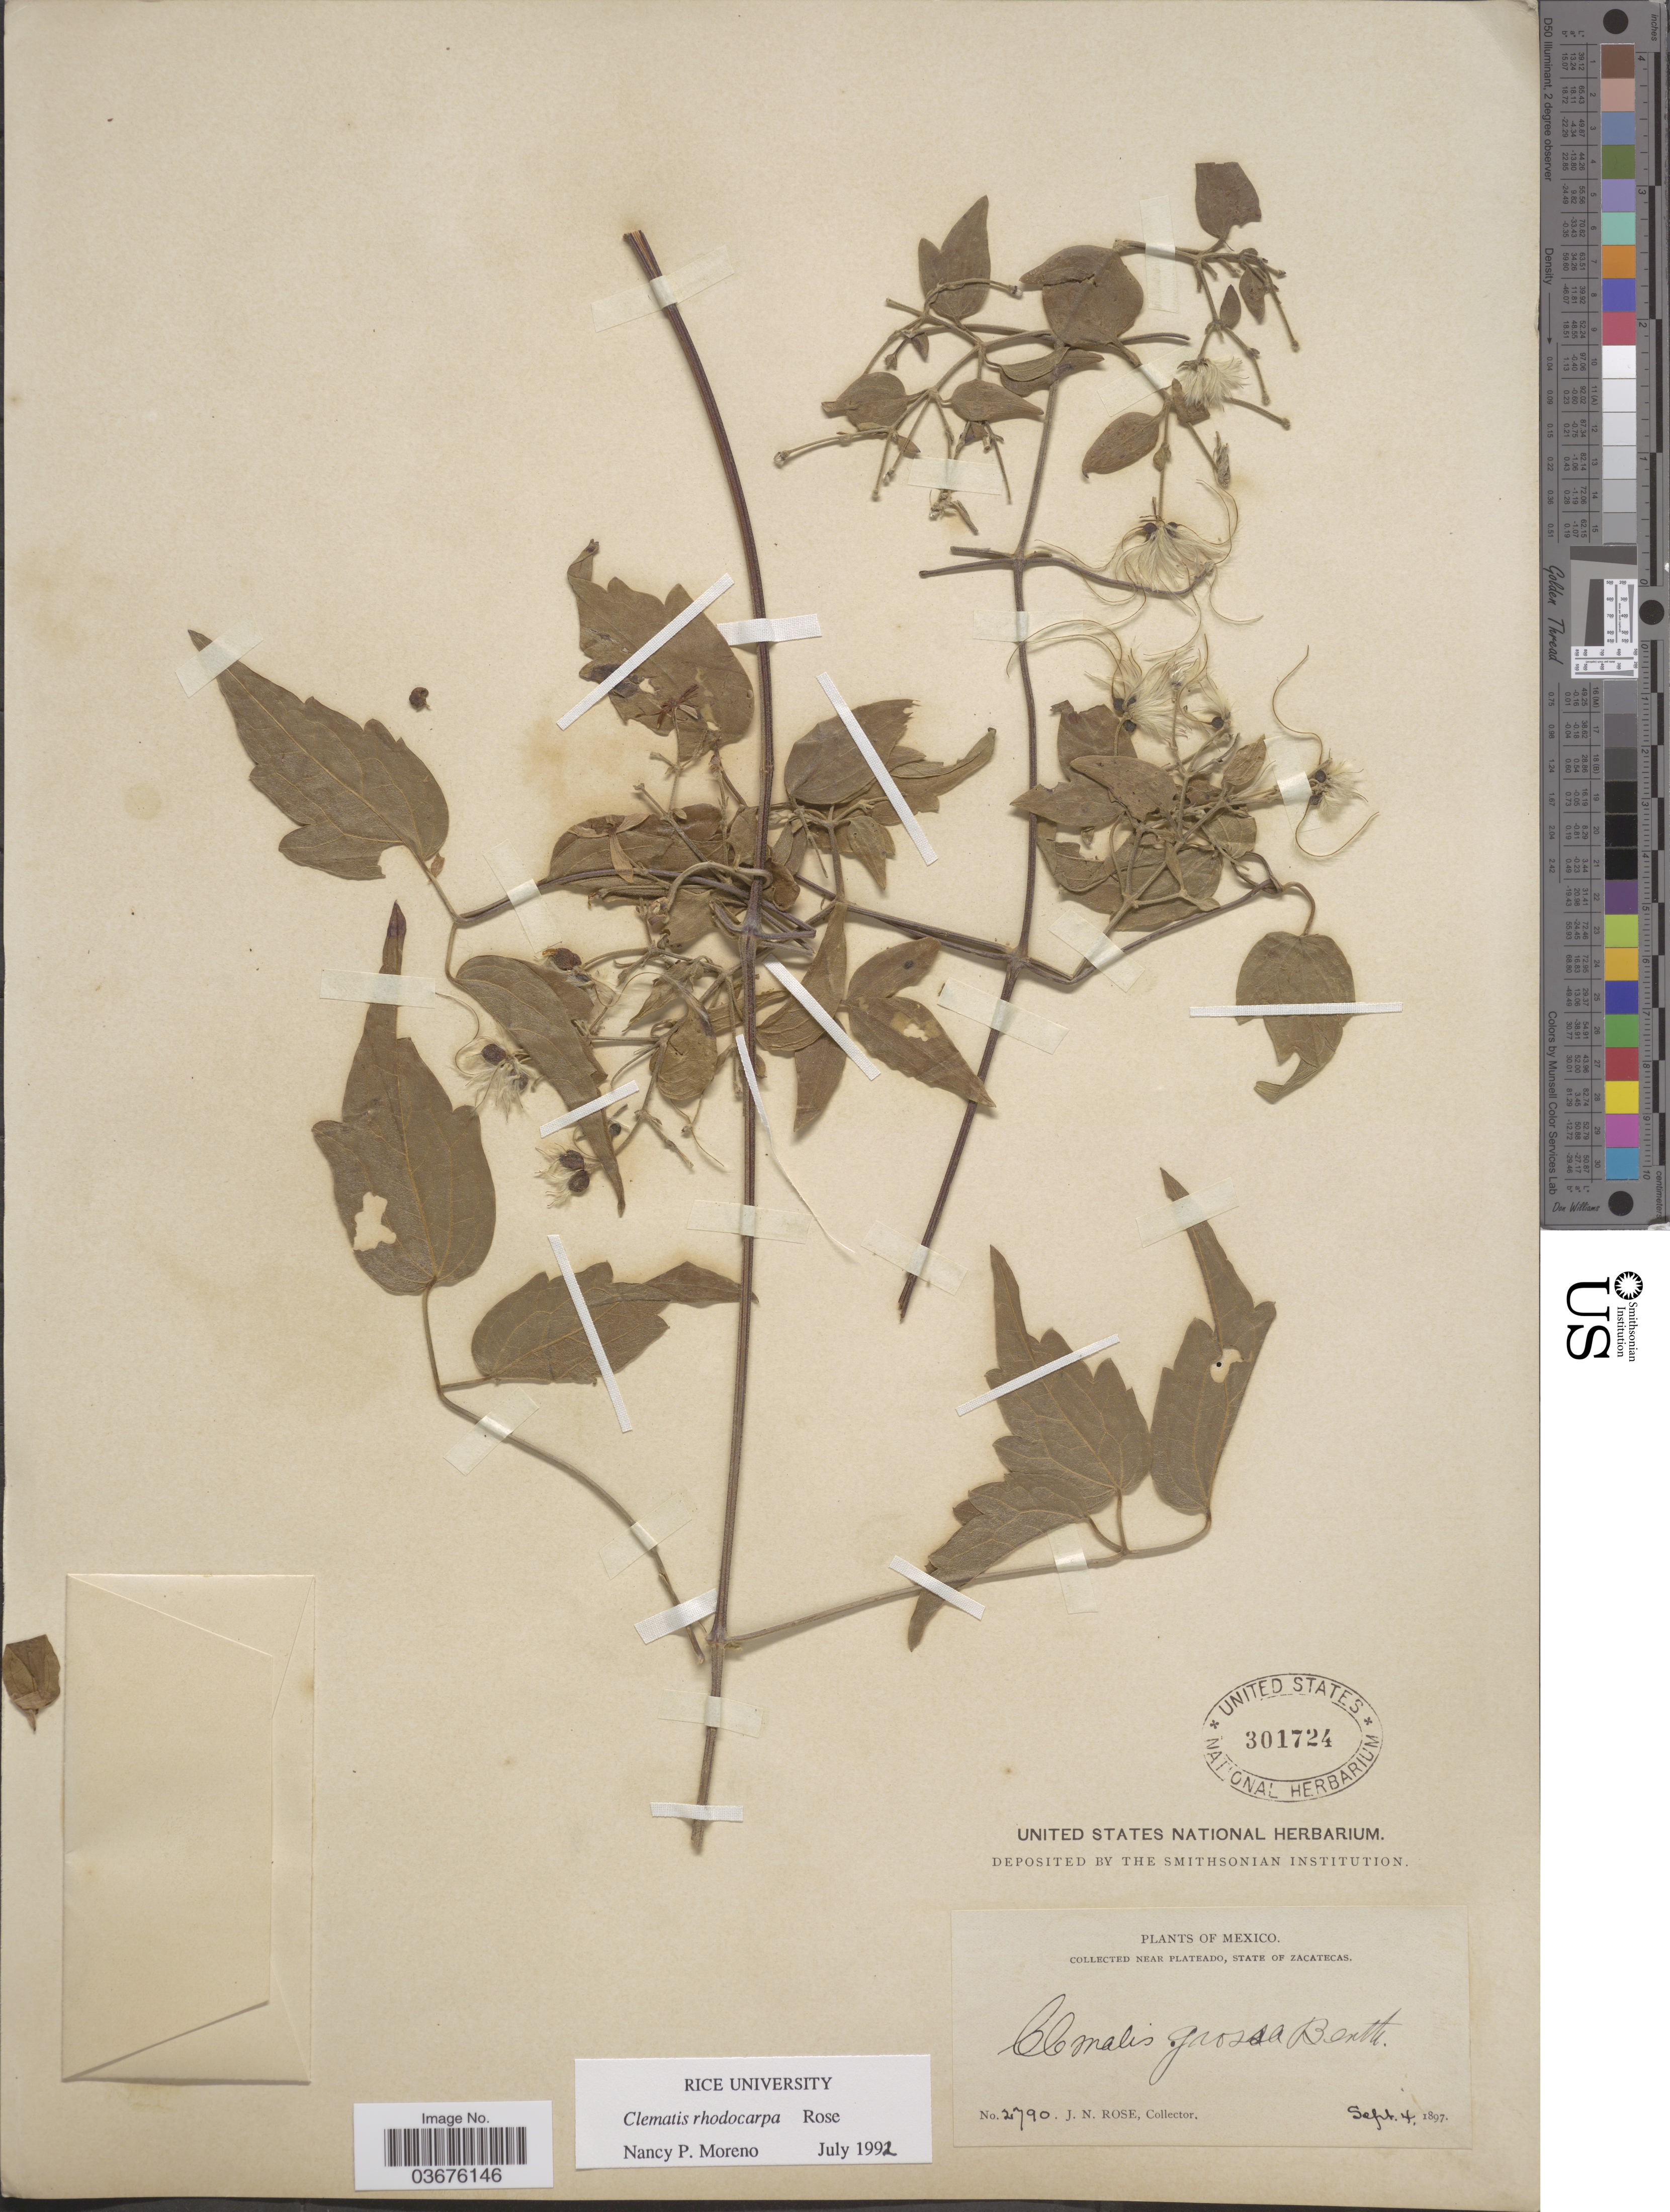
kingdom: Plantae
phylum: Tracheophyta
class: Magnoliopsida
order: Ranunculales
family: Ranunculaceae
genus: Clematis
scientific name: Clematis rhodocarpa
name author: Rose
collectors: J. N. Rose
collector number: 2790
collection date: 1897-09-04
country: Mexico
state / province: Zacatecas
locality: Near Plateado.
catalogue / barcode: US 301724